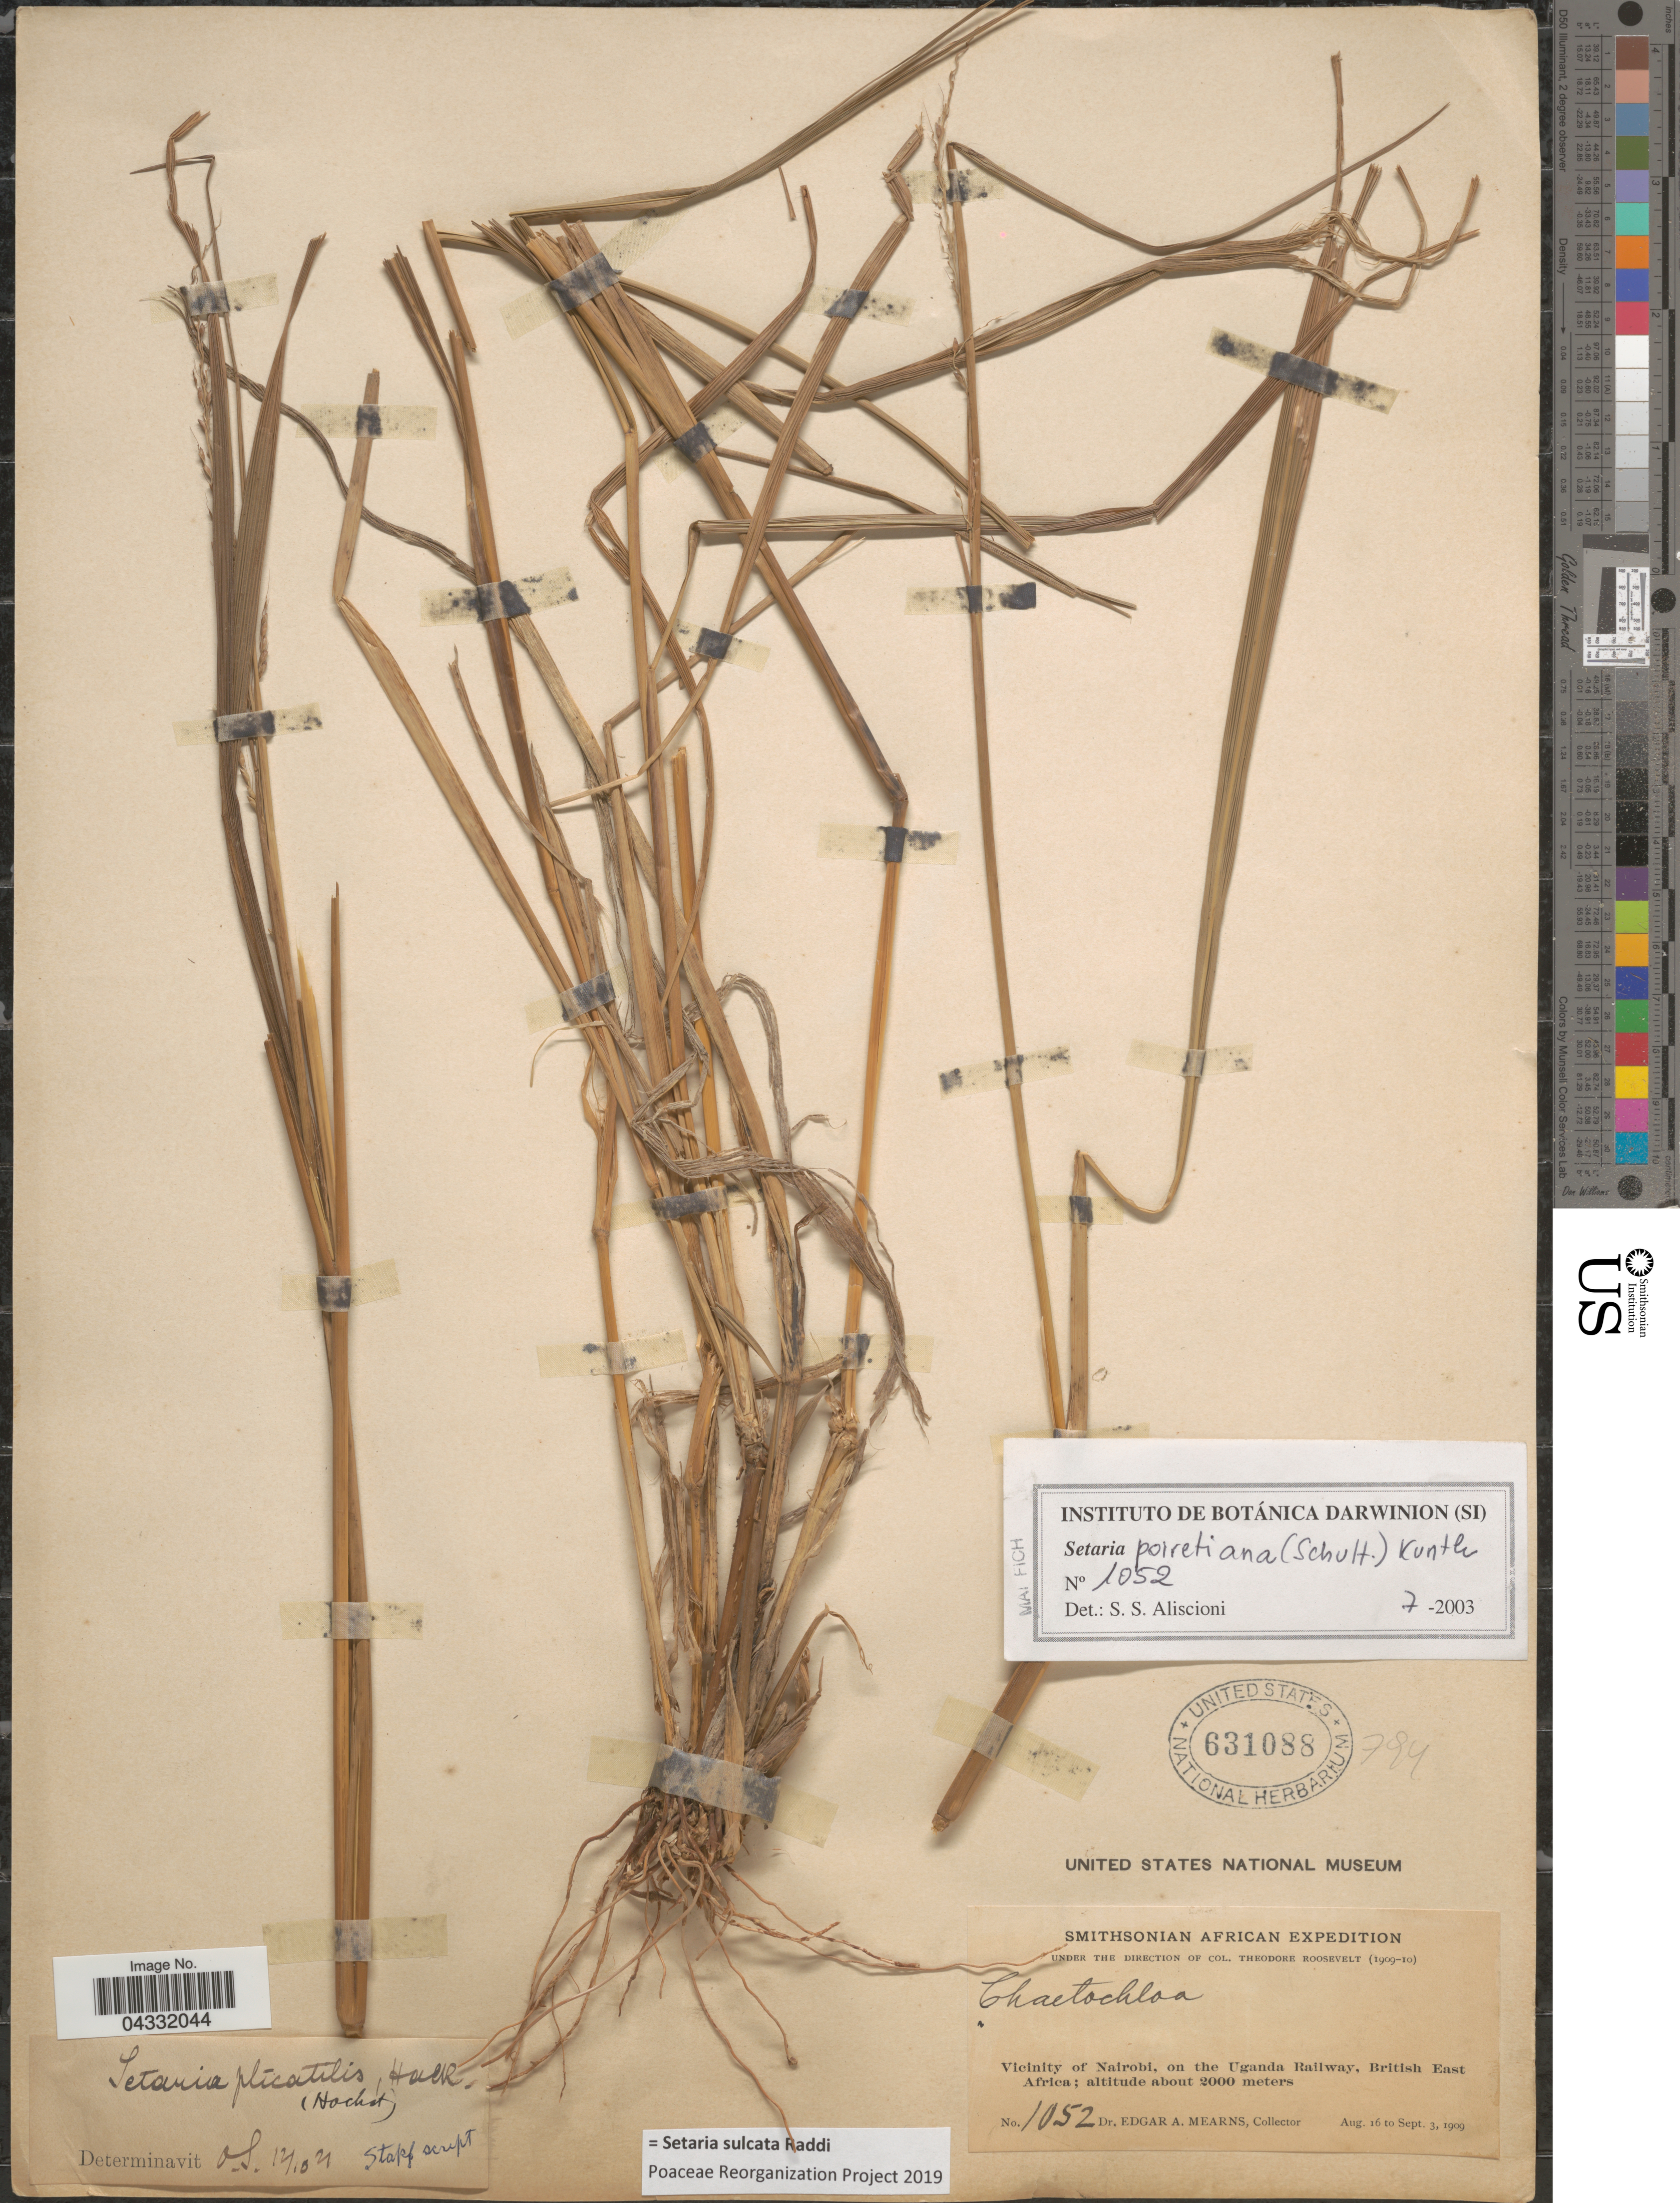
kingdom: Plantae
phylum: Tracheophyta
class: Liliopsida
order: Poales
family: Poaceae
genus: Setaria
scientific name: Setaria sulcata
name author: Raddi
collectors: E. A. Mearns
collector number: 1052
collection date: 1909-08-16/1909-09-03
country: Kenya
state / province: Nairobi Area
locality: Smithsonian African Expedition. Vicinity of Nairobi, on the Uganda Railway, British East Africa.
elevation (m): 2000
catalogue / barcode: US 631088